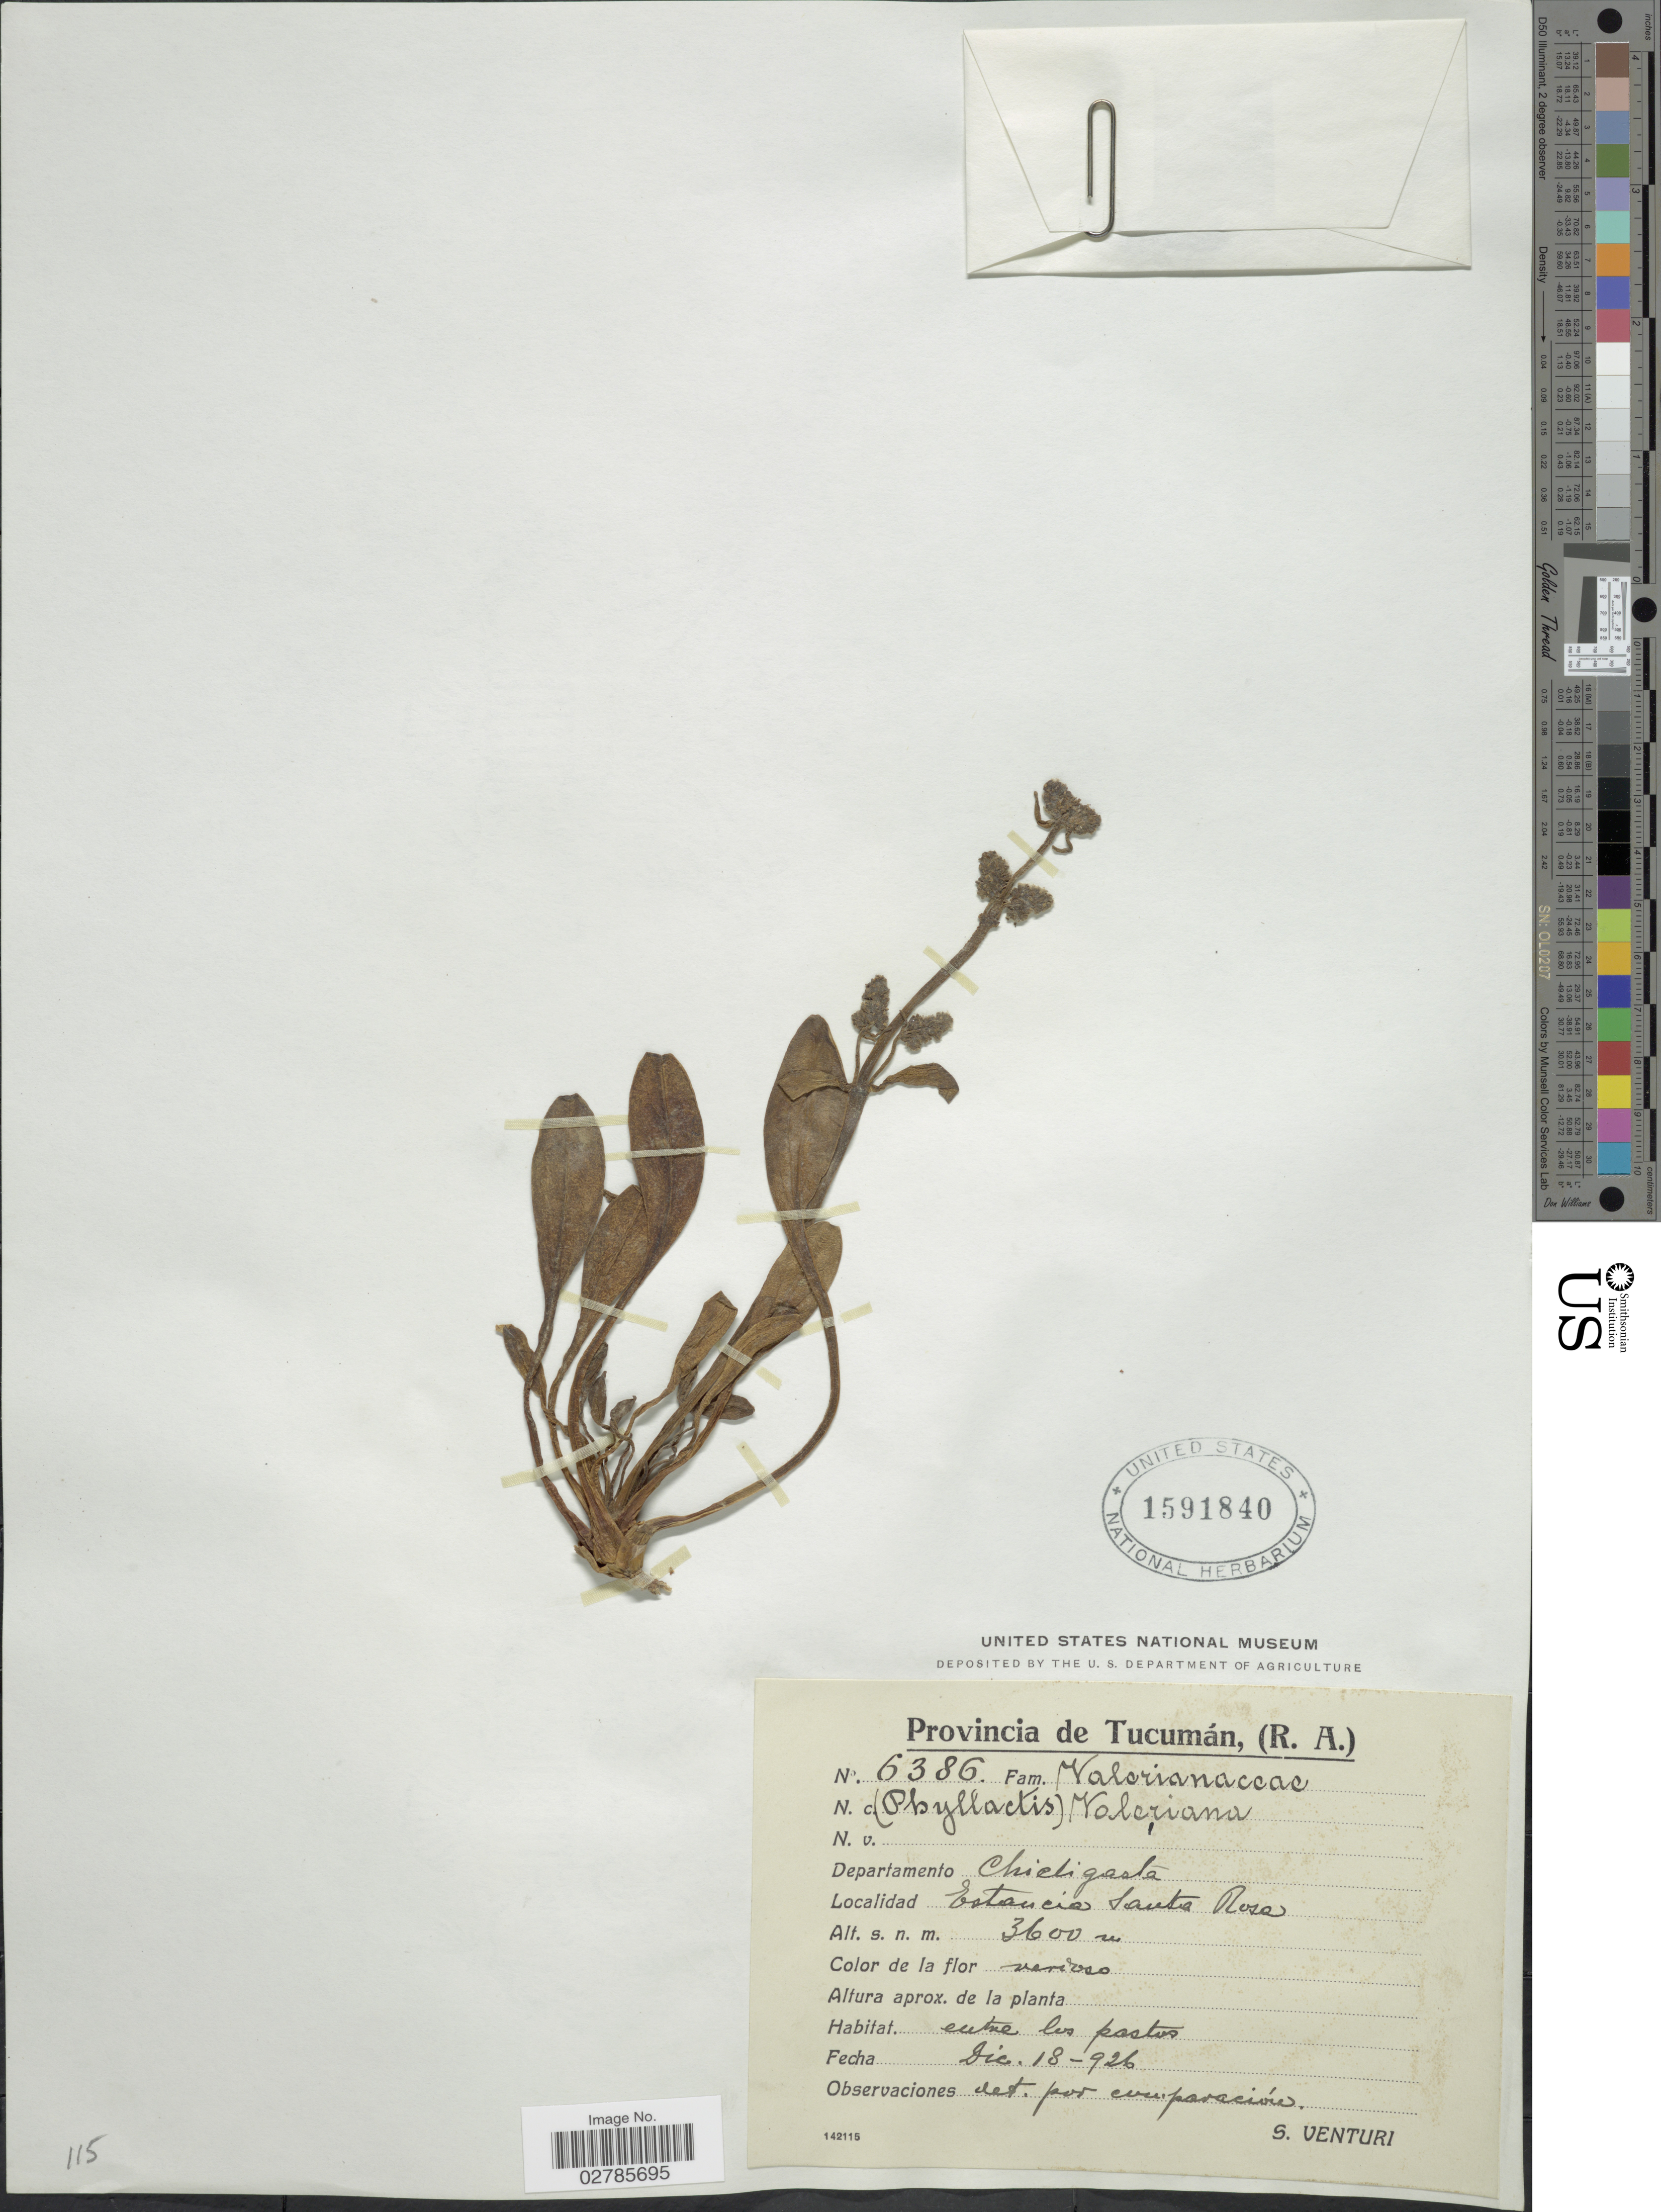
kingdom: Plantae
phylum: Tracheophyta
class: Magnoliopsida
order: Dipsacales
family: Caprifoliaceae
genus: Valeriana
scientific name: Valeriana sp.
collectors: S. Venturi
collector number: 6386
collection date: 1926-12-18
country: Argentina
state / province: Tucuman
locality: Departamento Chicligasta, Estancia Santa Rosa.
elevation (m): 3600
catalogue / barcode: US 1591840